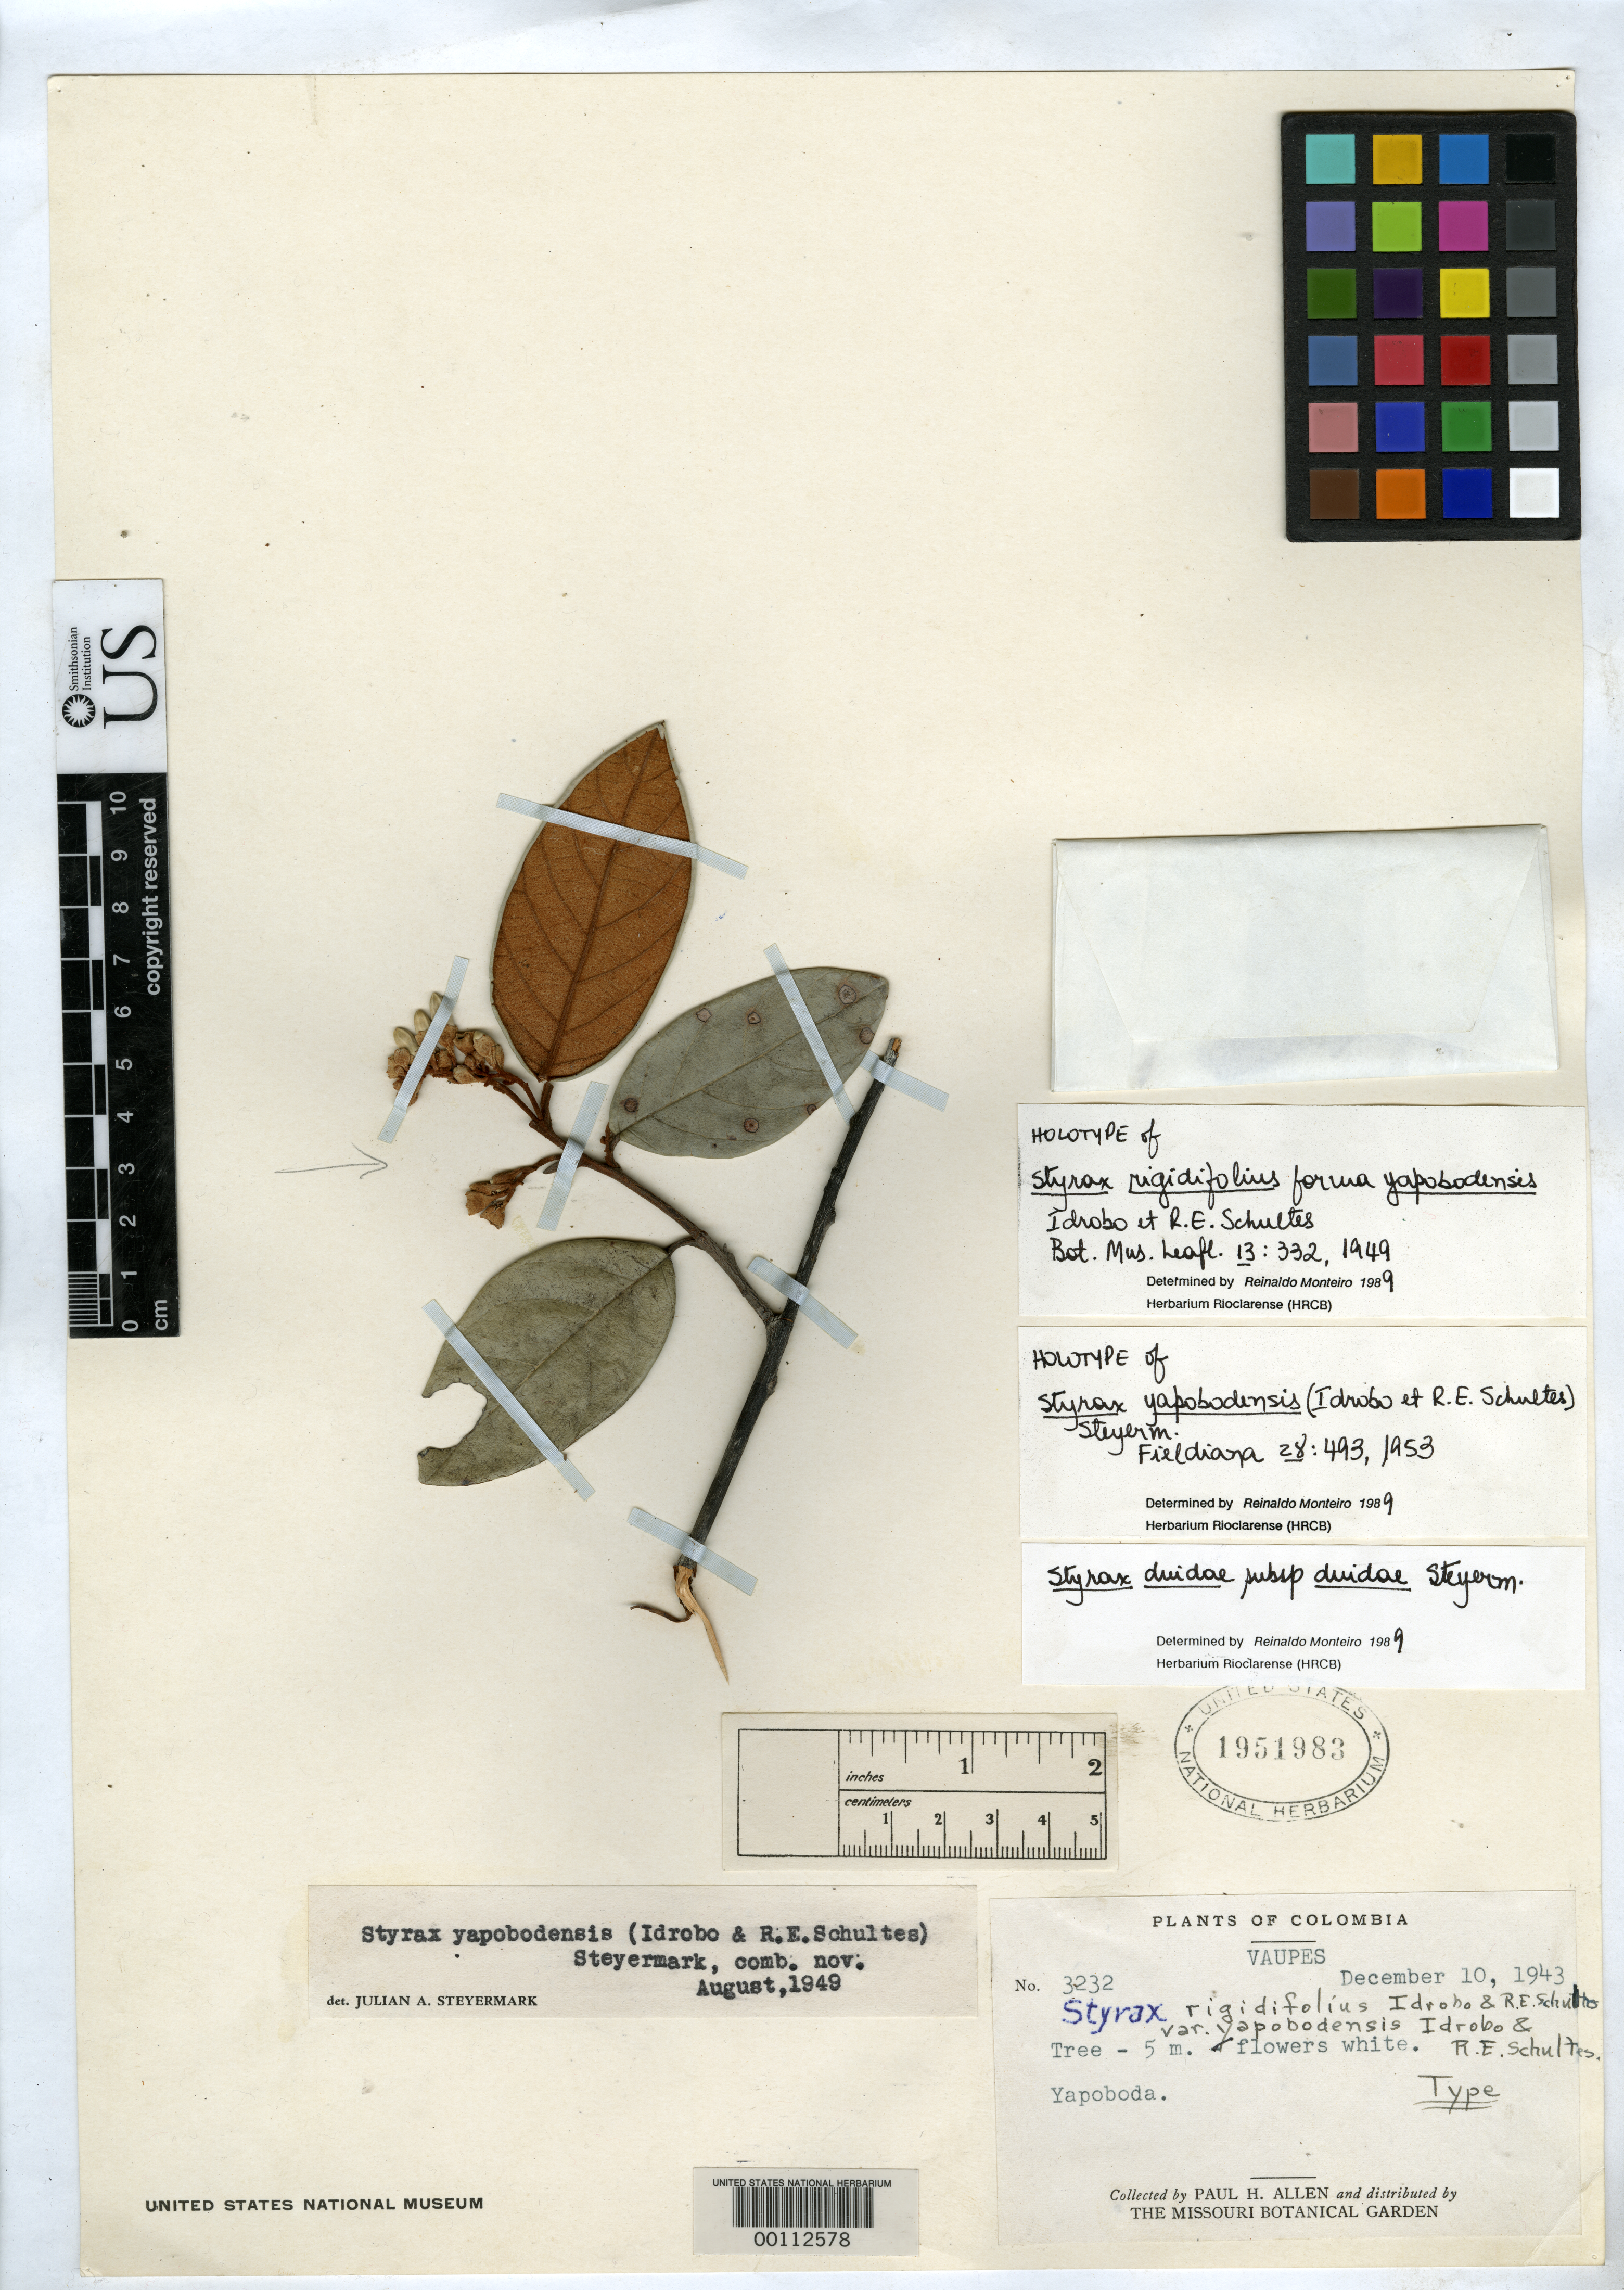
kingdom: Plantae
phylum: Tracheophyta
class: Magnoliopsida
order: Ericales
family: Styracaceae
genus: Styrax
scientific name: Styrax rigidifolius f. yapobodensis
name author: Idrobo & R.E. Schult.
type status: Holotype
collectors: P. H. Allen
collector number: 3232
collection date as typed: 10 Dec 1943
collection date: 1943-12-10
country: Colombia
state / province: Vaupés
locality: Yapoboda, Cuduyari River.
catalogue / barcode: US 1951983